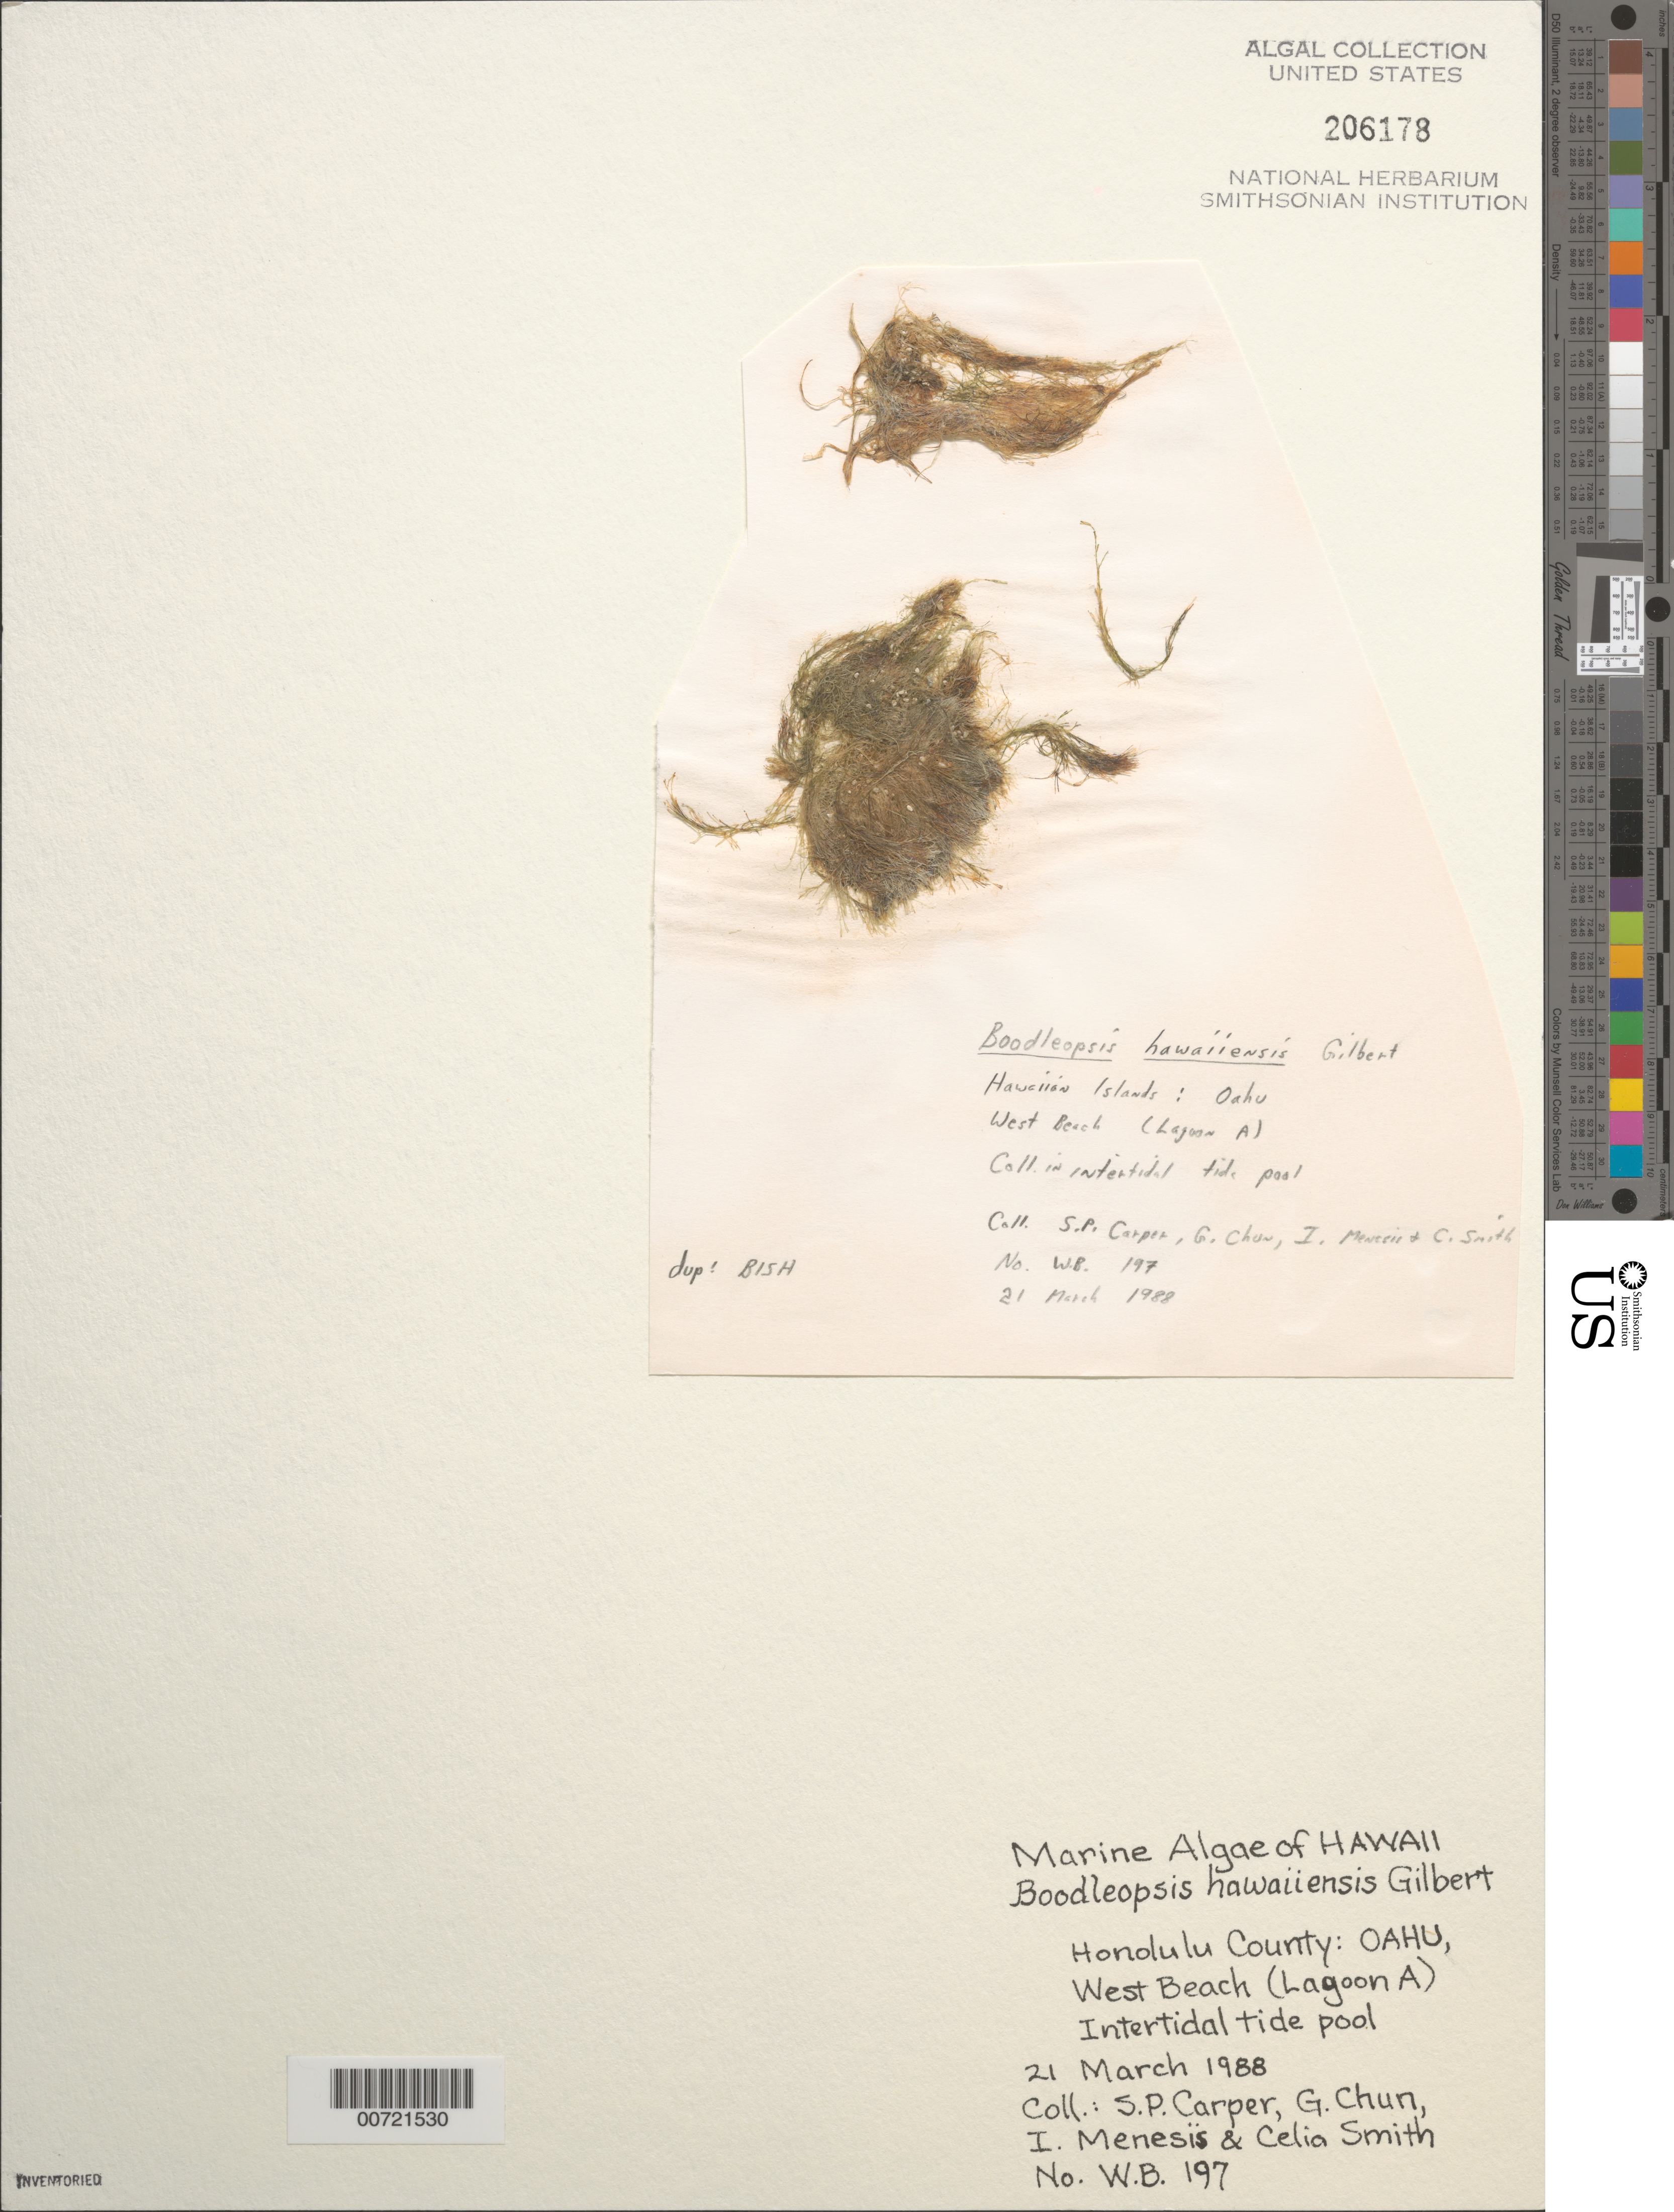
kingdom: Plantae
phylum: Chlorophyta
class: Ulvophyceae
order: Bryopsidales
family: Udoteaceae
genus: Boodleopsis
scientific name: Boodleopsis hawaiiensis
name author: W.J. Gilbert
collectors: S. Carper, G. Chun, I. Menesis & C. M. Smith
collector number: WB 197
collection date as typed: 21 Mar 1988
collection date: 1988-03-21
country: United States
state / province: Hawaii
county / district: Honolulu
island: Oahu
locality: West Beach (Lagoon A)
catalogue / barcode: US 206178